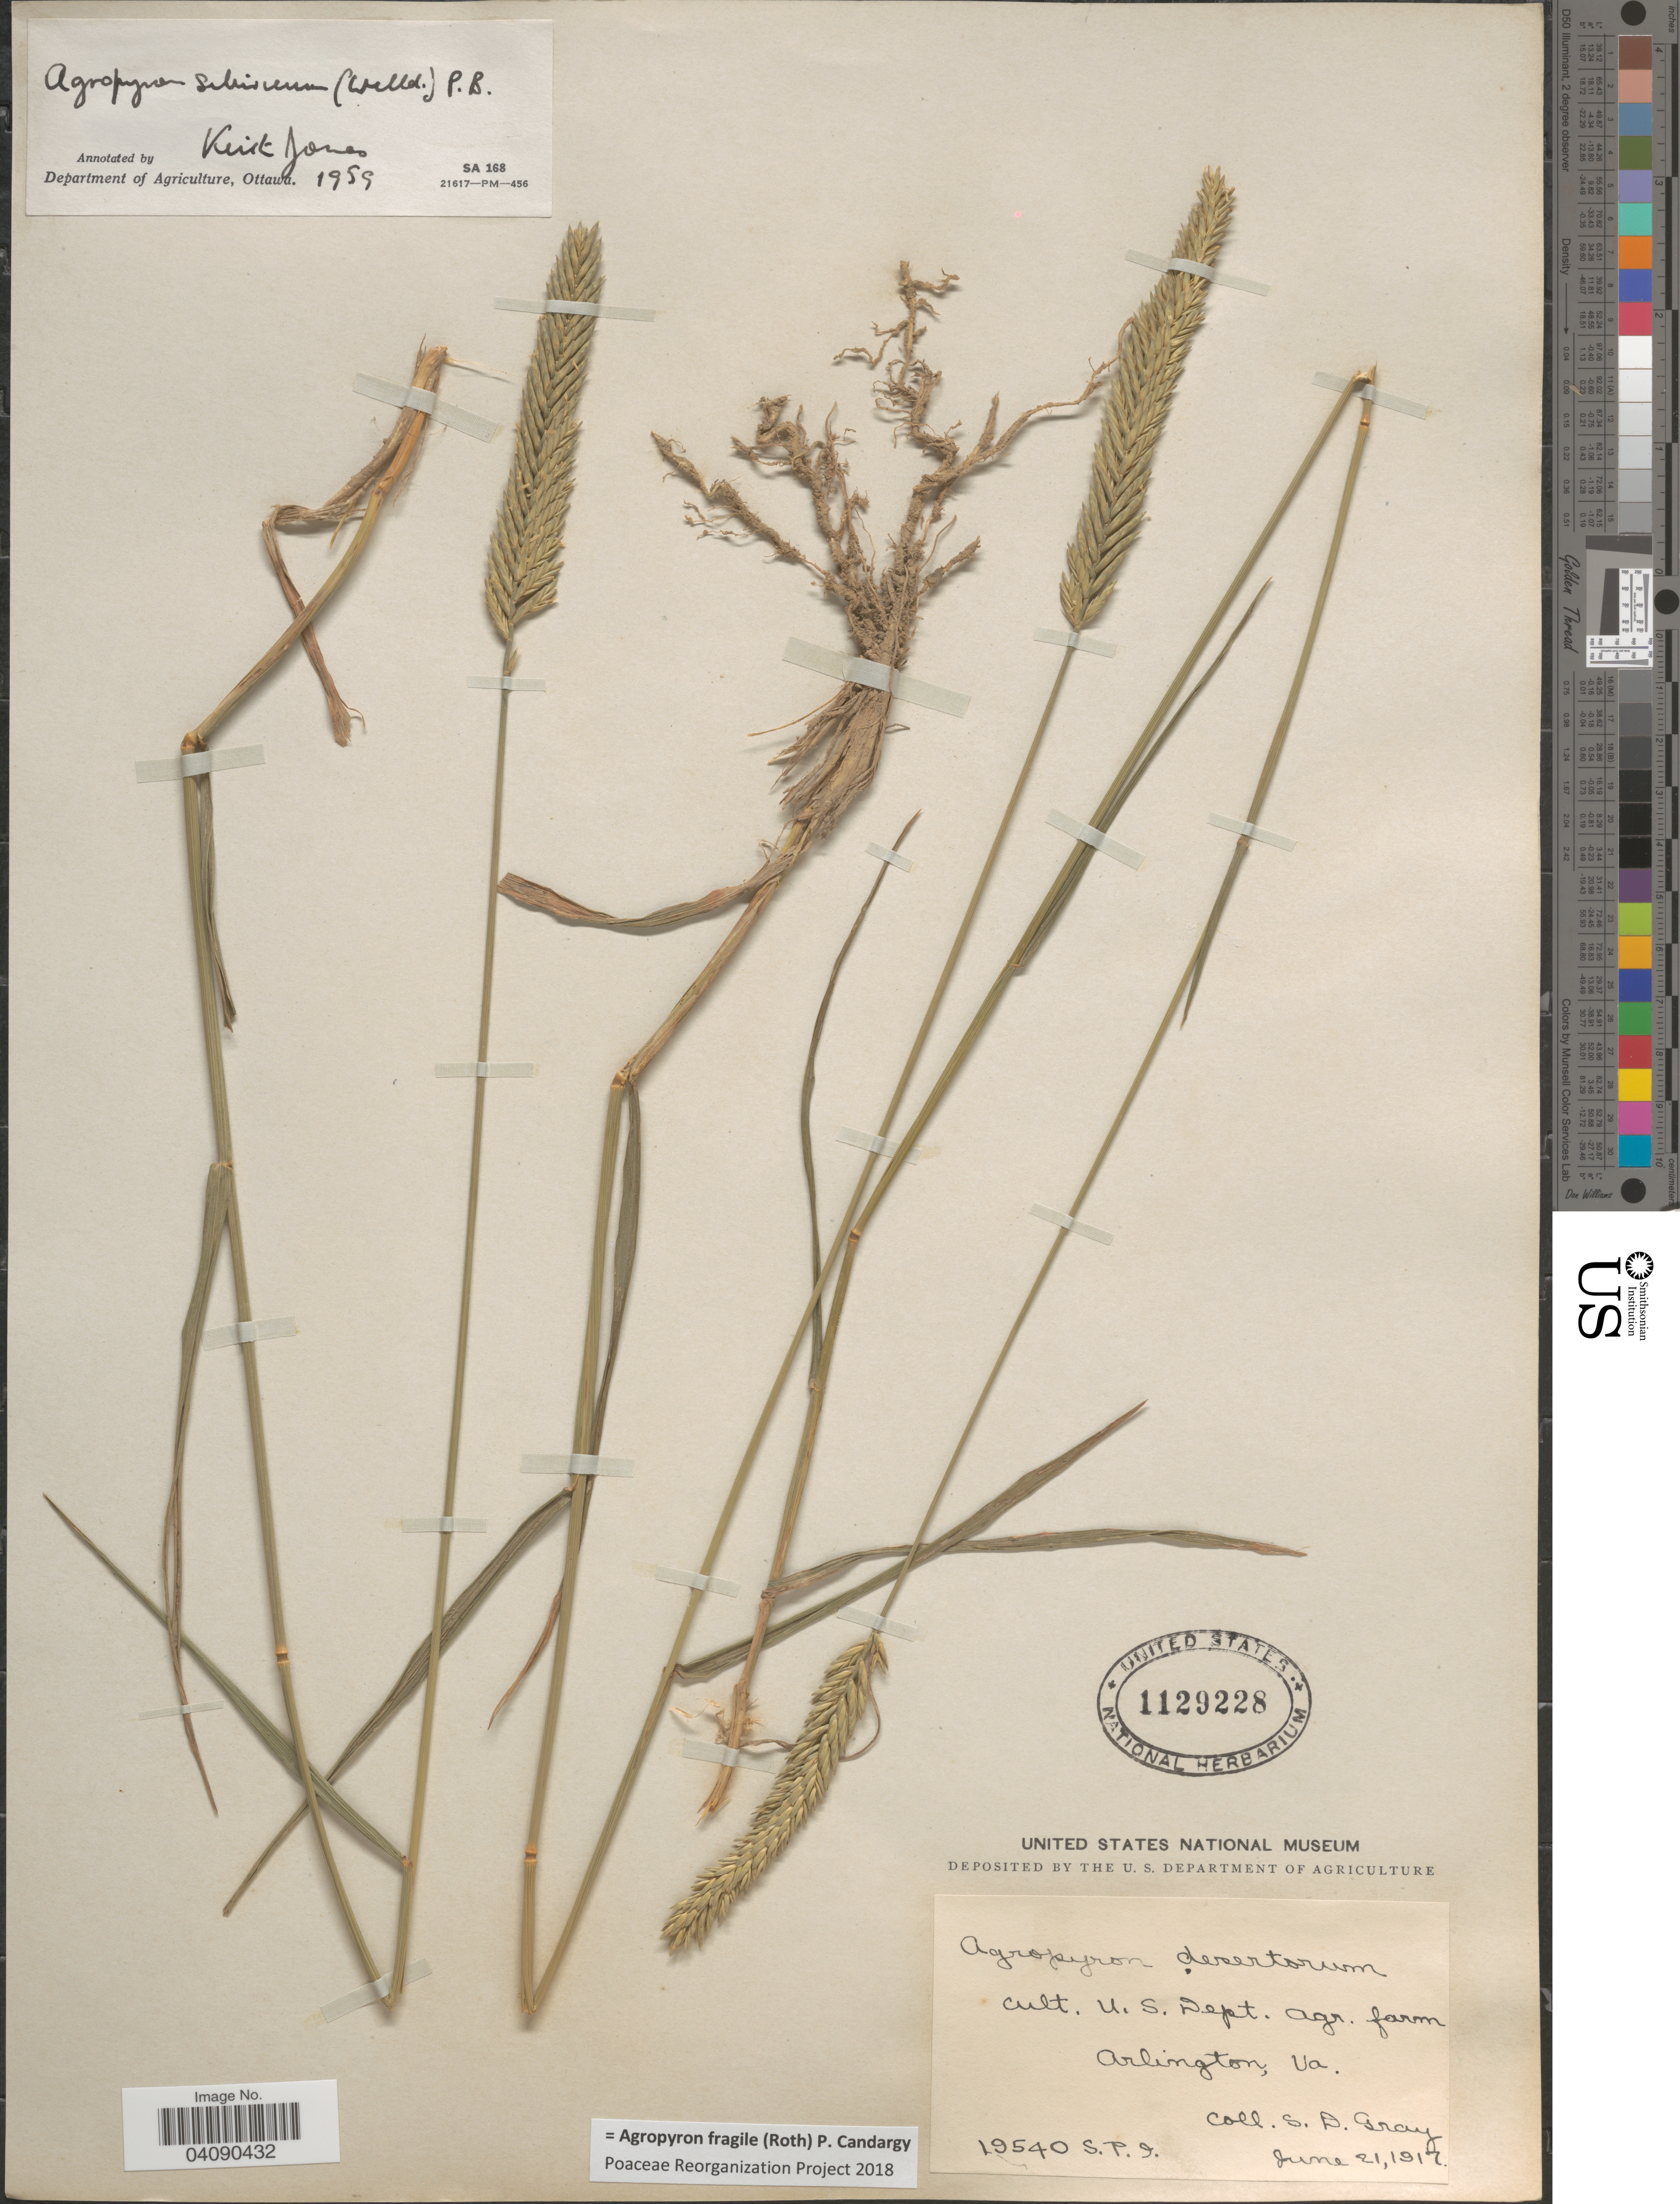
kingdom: Plantae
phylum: Tracheophyta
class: Liliopsida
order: Poales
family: Poaceae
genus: Agropyron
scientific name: Agropyron fragile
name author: (Roth) Candargy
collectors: S. D. Gray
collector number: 19540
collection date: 1917-06-21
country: United States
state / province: Virginia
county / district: Arlington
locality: Cult. U. S. Dept. Agr. farm. Arlington.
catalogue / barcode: US 1129228